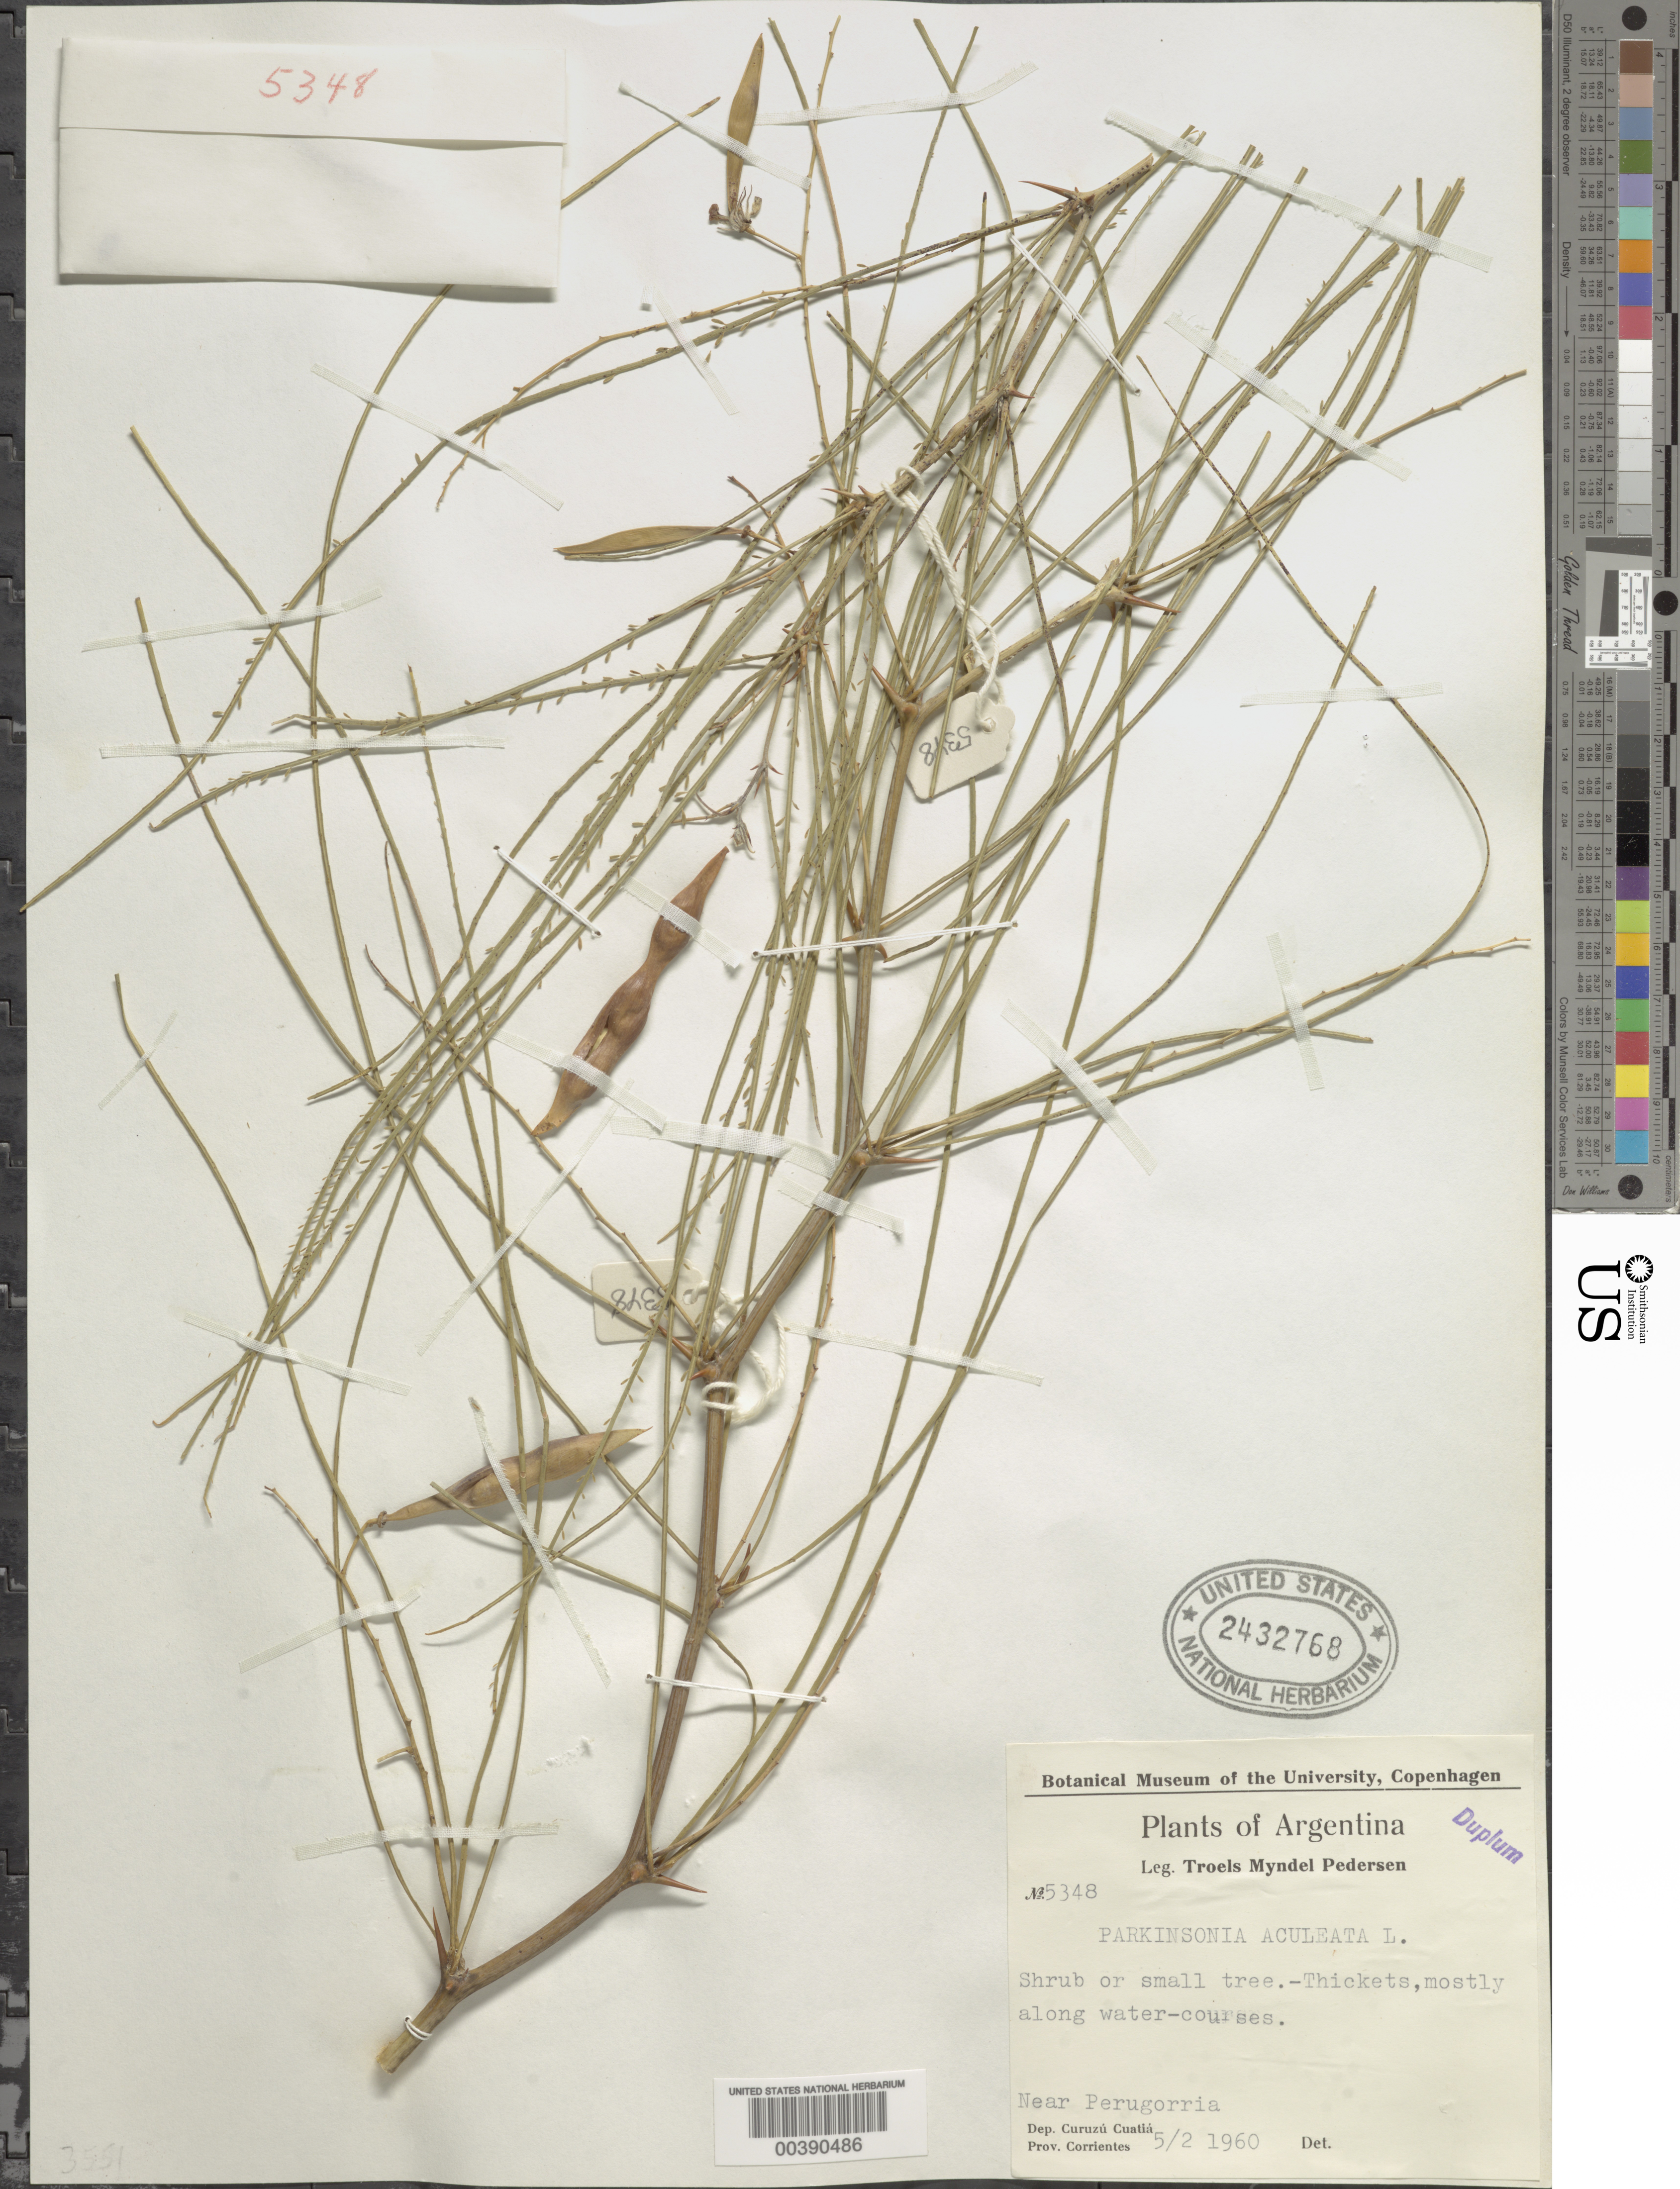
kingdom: Plantae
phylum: Tracheophyta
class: Magnoliopsida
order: Fabales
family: Fabaceae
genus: Parkinsonia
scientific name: Parkinsonia aculeata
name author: L.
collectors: T. M. Pedersen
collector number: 5348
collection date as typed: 05 Feb 1960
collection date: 1960-02-05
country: Argentina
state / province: Corrientes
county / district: Curuzú Cuatiá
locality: Near Perugorria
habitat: Thickets, along water-courses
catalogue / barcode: US 2432768